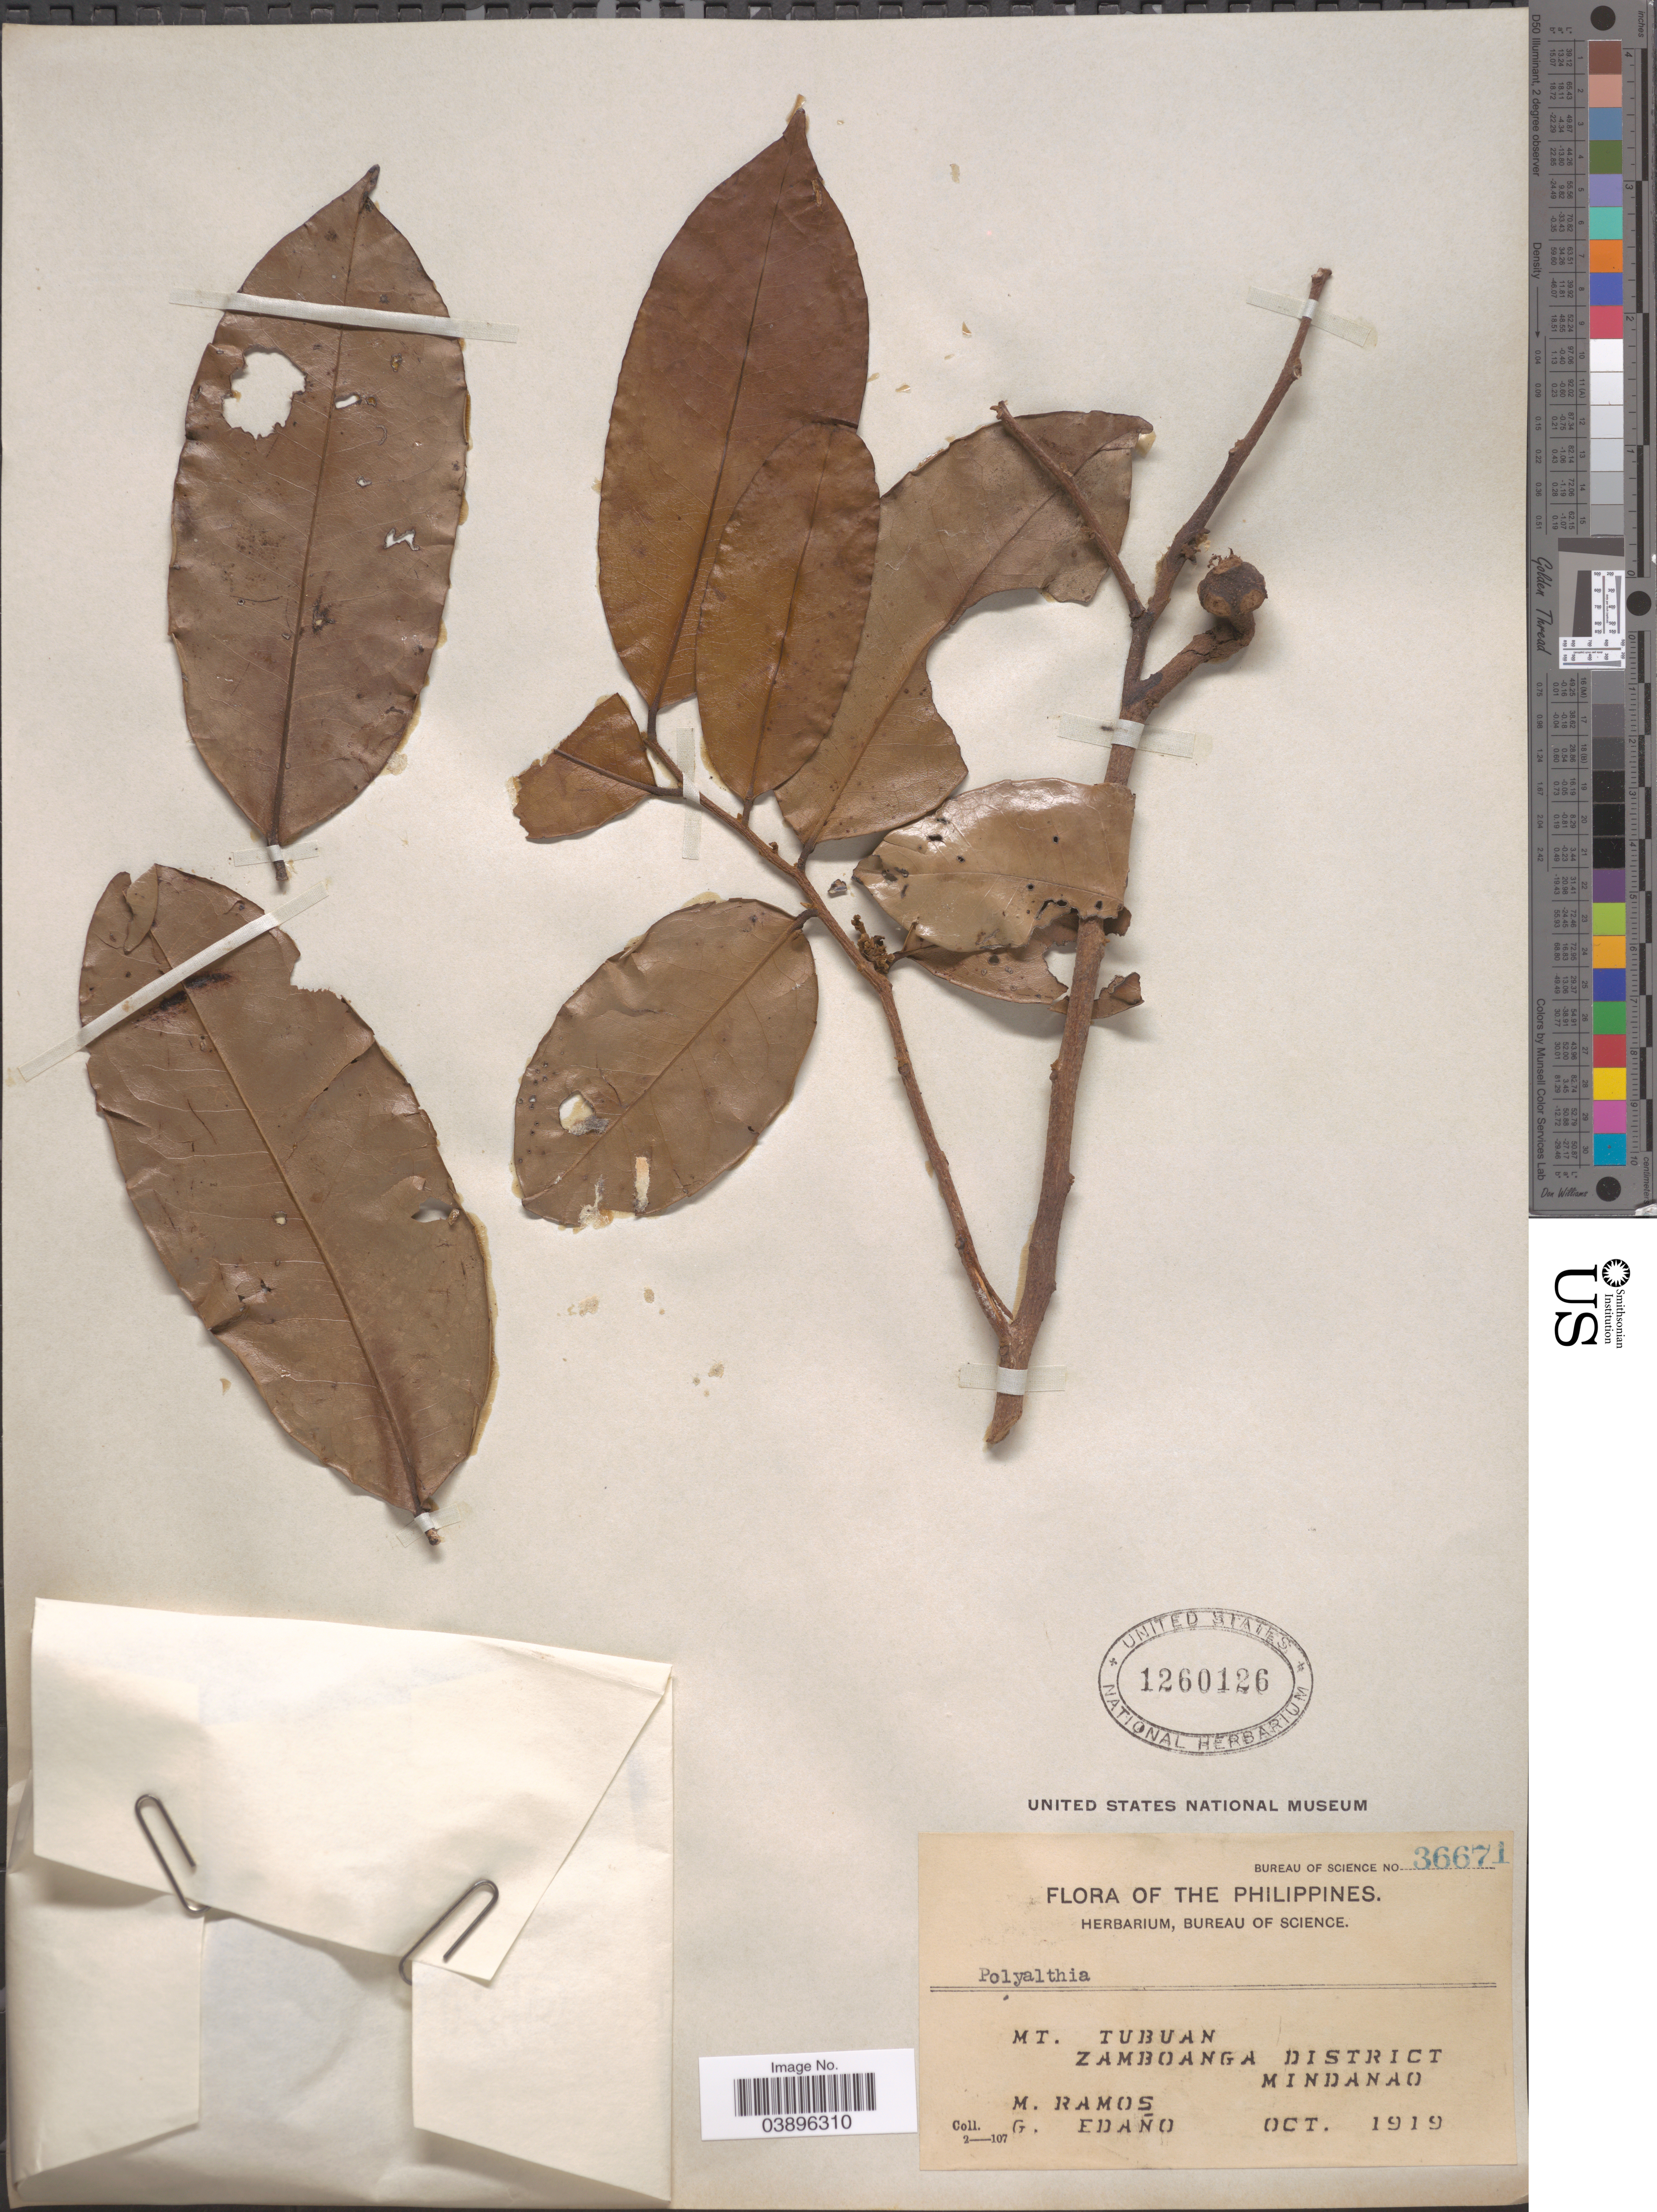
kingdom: Plantae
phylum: Tracheophyta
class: Magnoliopsida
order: Magnoliales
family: Annonaceae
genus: Polyalthia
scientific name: Polyalthia sp.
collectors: M. Ramos & G. Edaño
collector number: Bureau of Science 36671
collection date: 1919-10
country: Philippines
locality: Mt. Tubuan. Zamboanga District, Mindanao.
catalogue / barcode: US 1260126